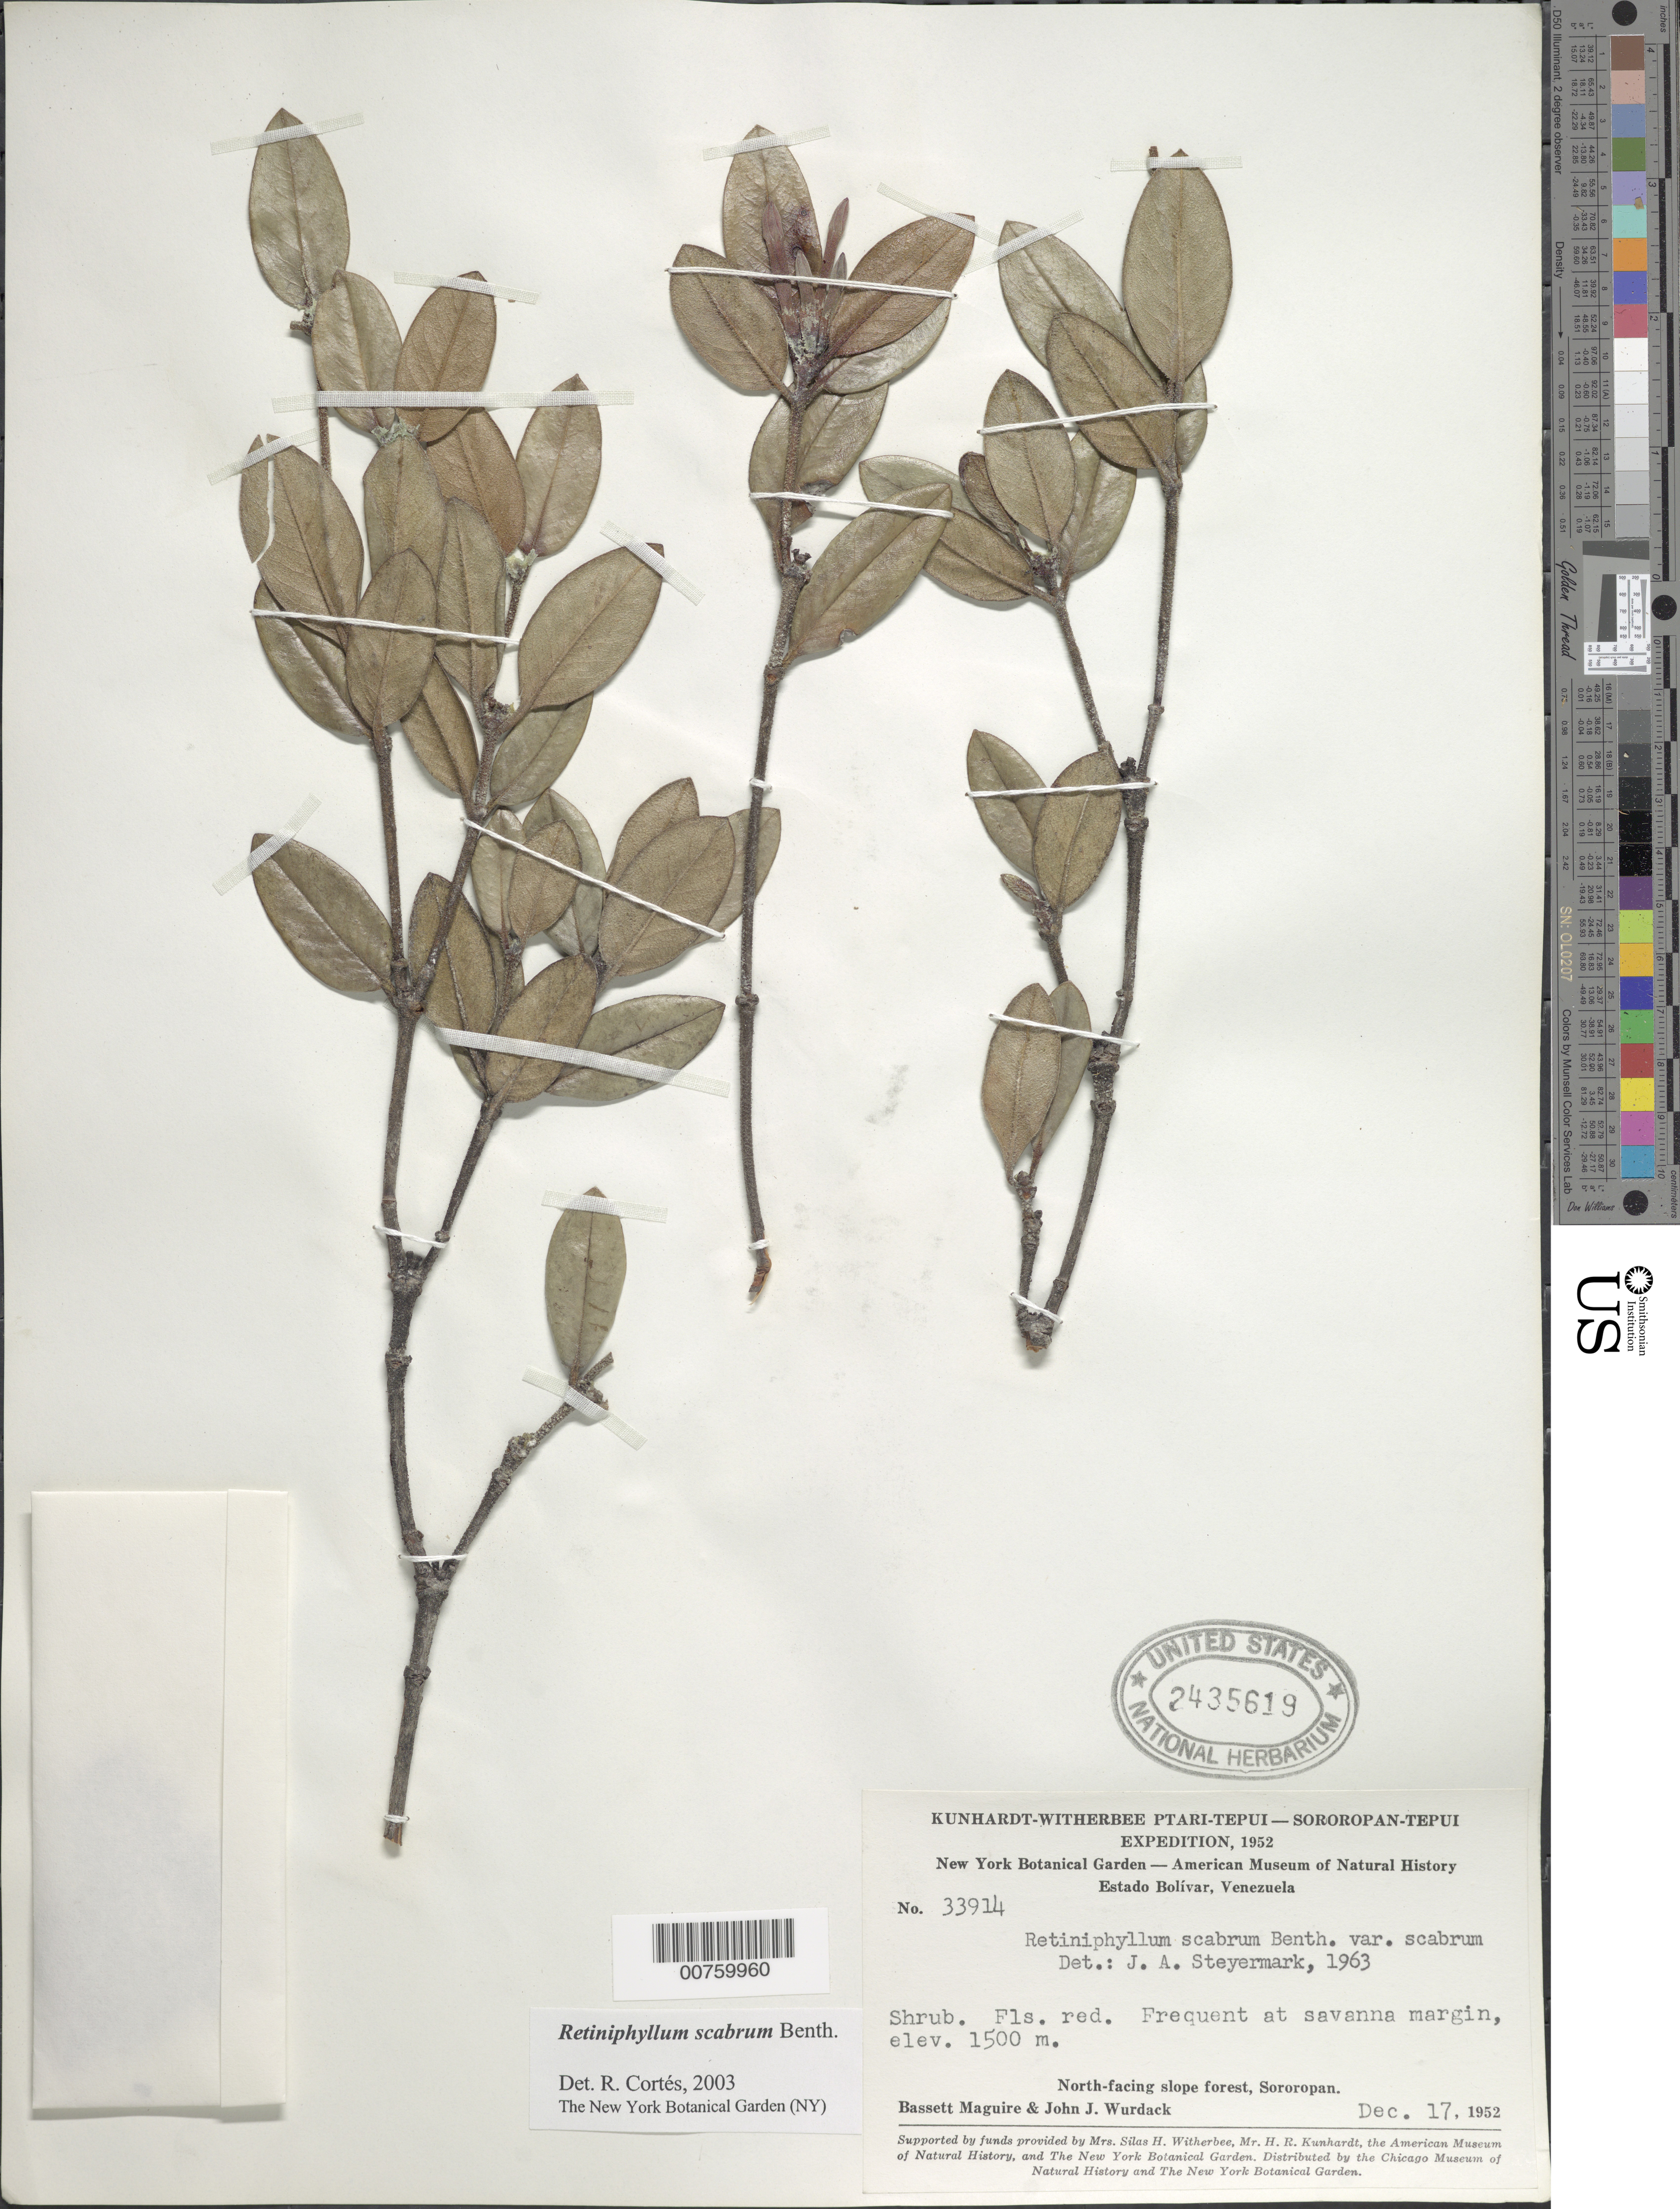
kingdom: Plantae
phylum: Tracheophyta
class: Magnoliopsida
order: Gentianales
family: Rubiaceae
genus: Retiniphyllum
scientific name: Retiniphyllum scabrum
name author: Benth.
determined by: Cortes R., G.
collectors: B. Maguire & J. J. Wurdack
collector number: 33914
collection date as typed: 17-Dec-52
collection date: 1952-12-17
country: Venezuela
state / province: Bolívar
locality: Ptari-tepuí, Sororopán-tepuí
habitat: North-facing slope forest; savanna margin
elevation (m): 1500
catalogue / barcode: US 2435619